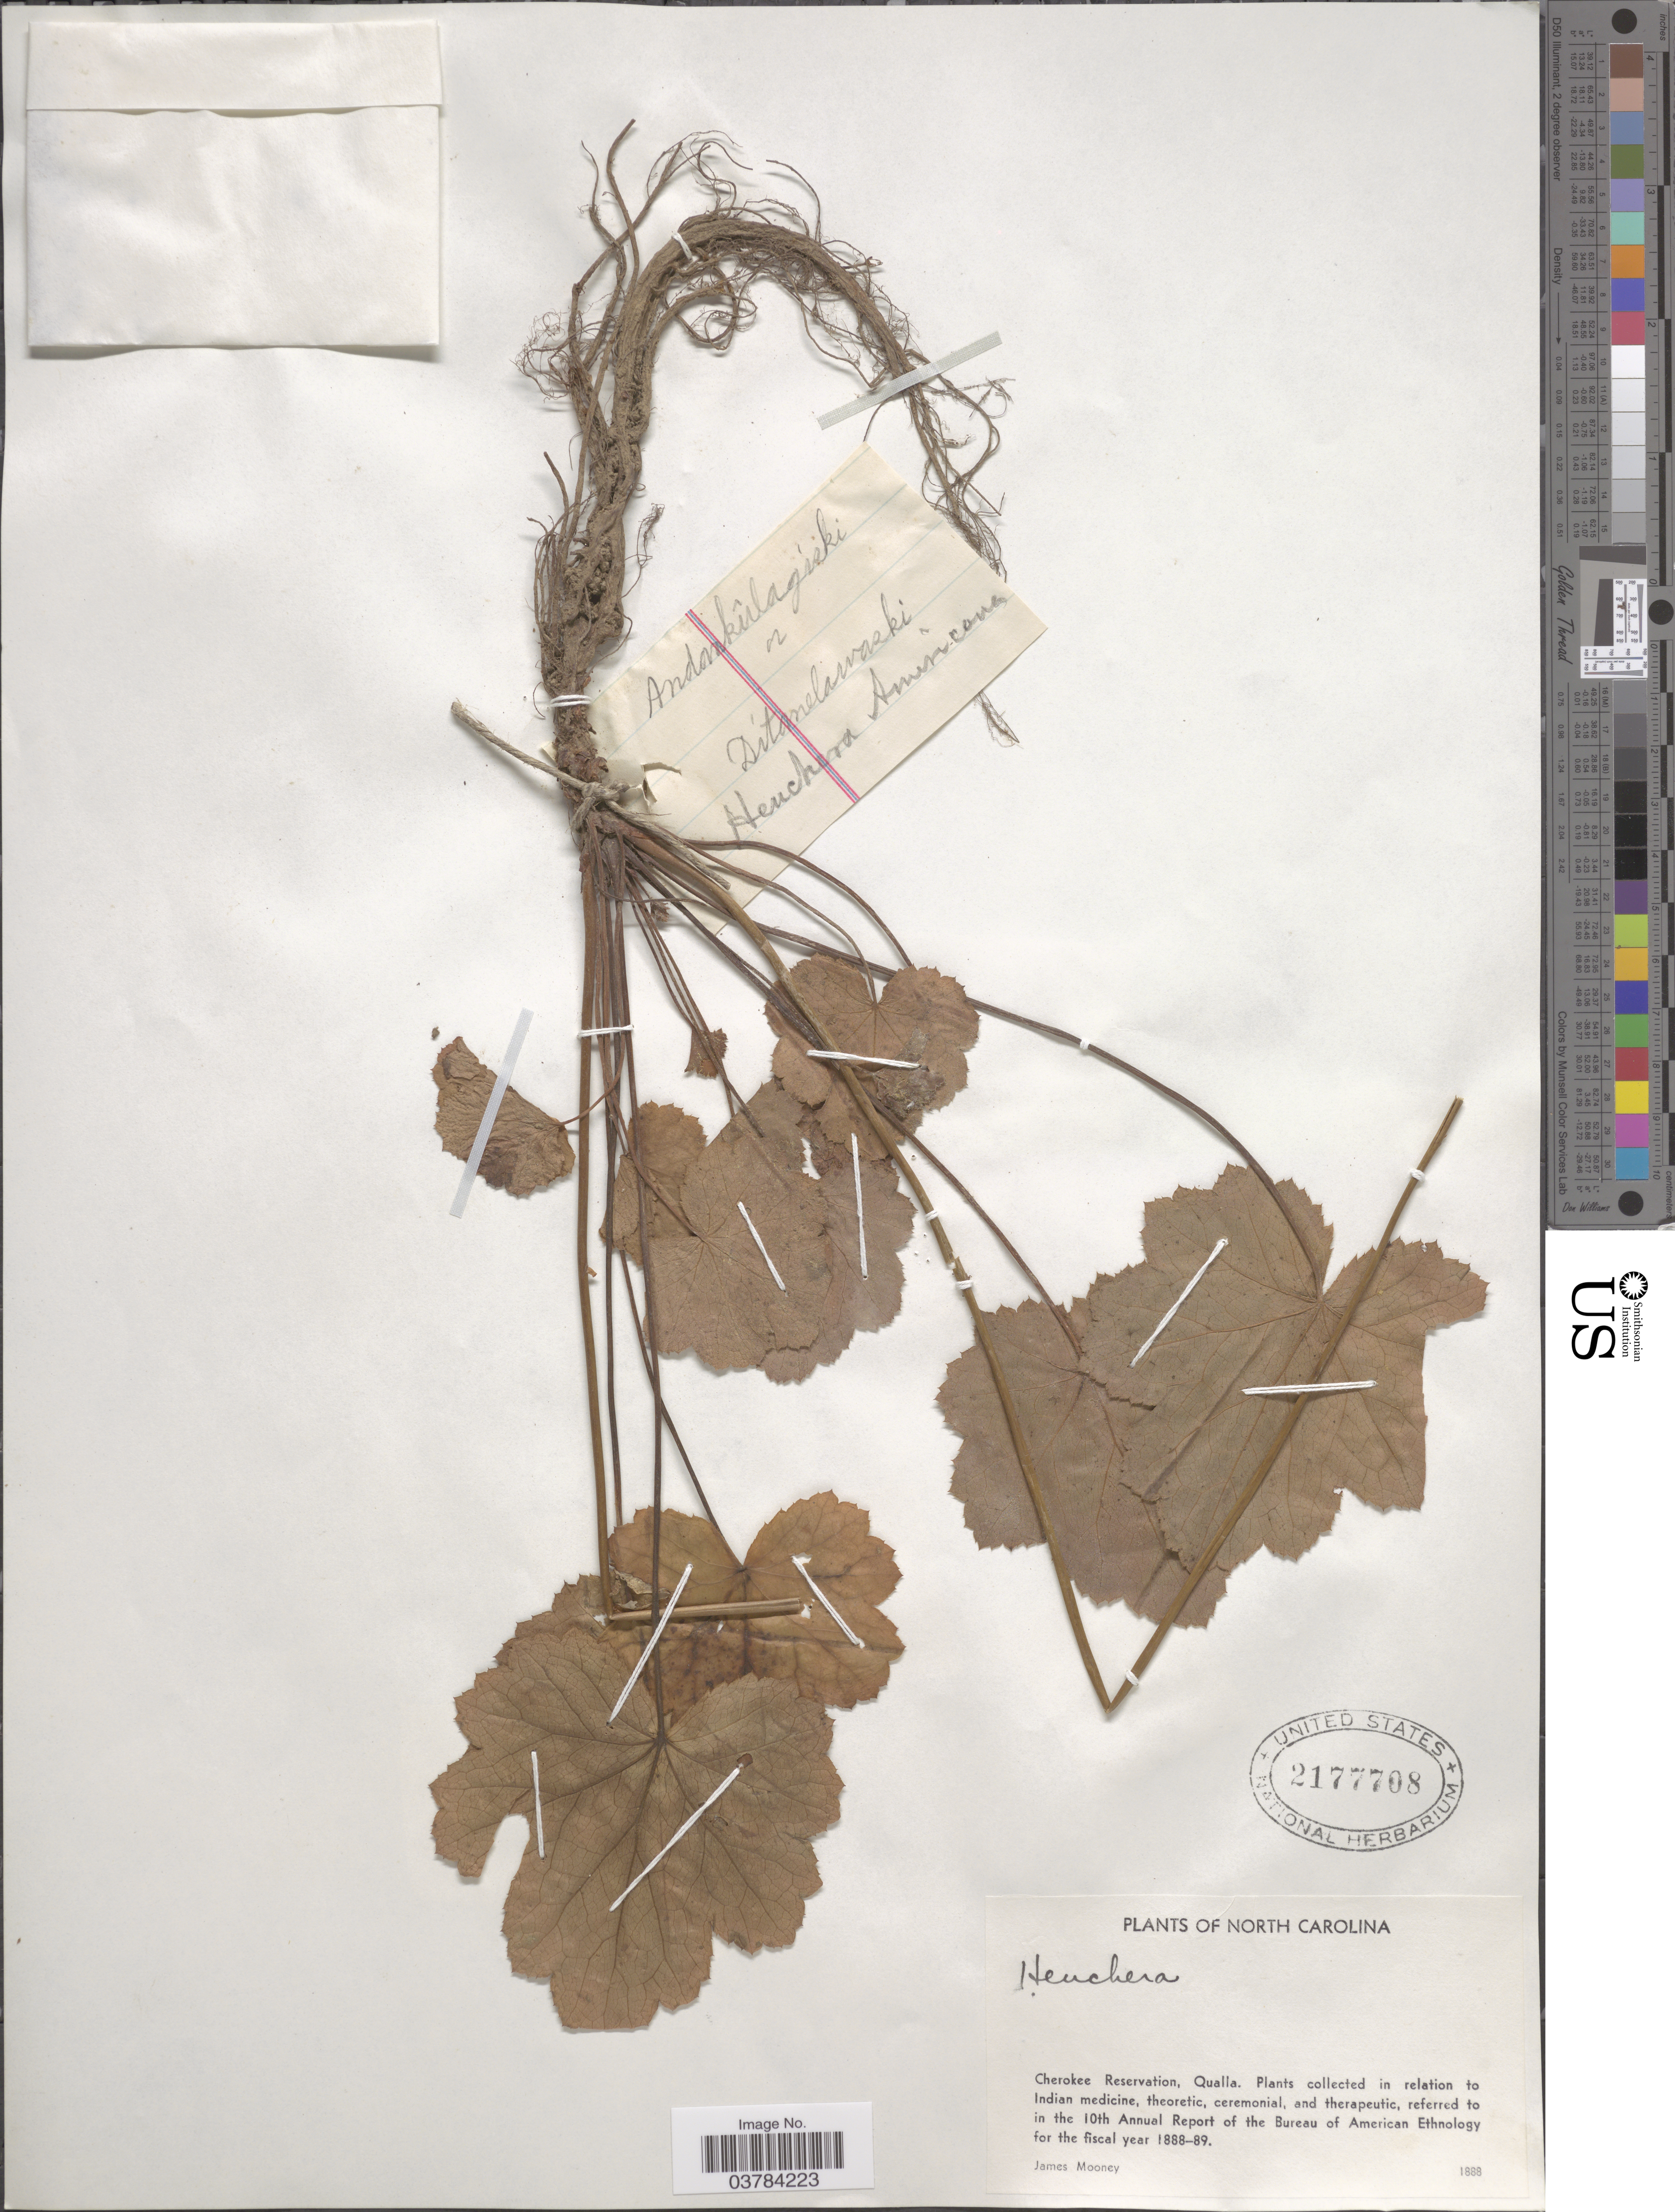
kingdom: Plantae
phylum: Tracheophyta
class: Magnoliopsida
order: Saxifragales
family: Saxifragaceae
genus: Heuchera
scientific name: Heuchera americana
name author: L.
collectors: J. Mooney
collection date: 1888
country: United States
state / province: North Carolina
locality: Cherokee Reservation, Qualla.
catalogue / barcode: US 2177708